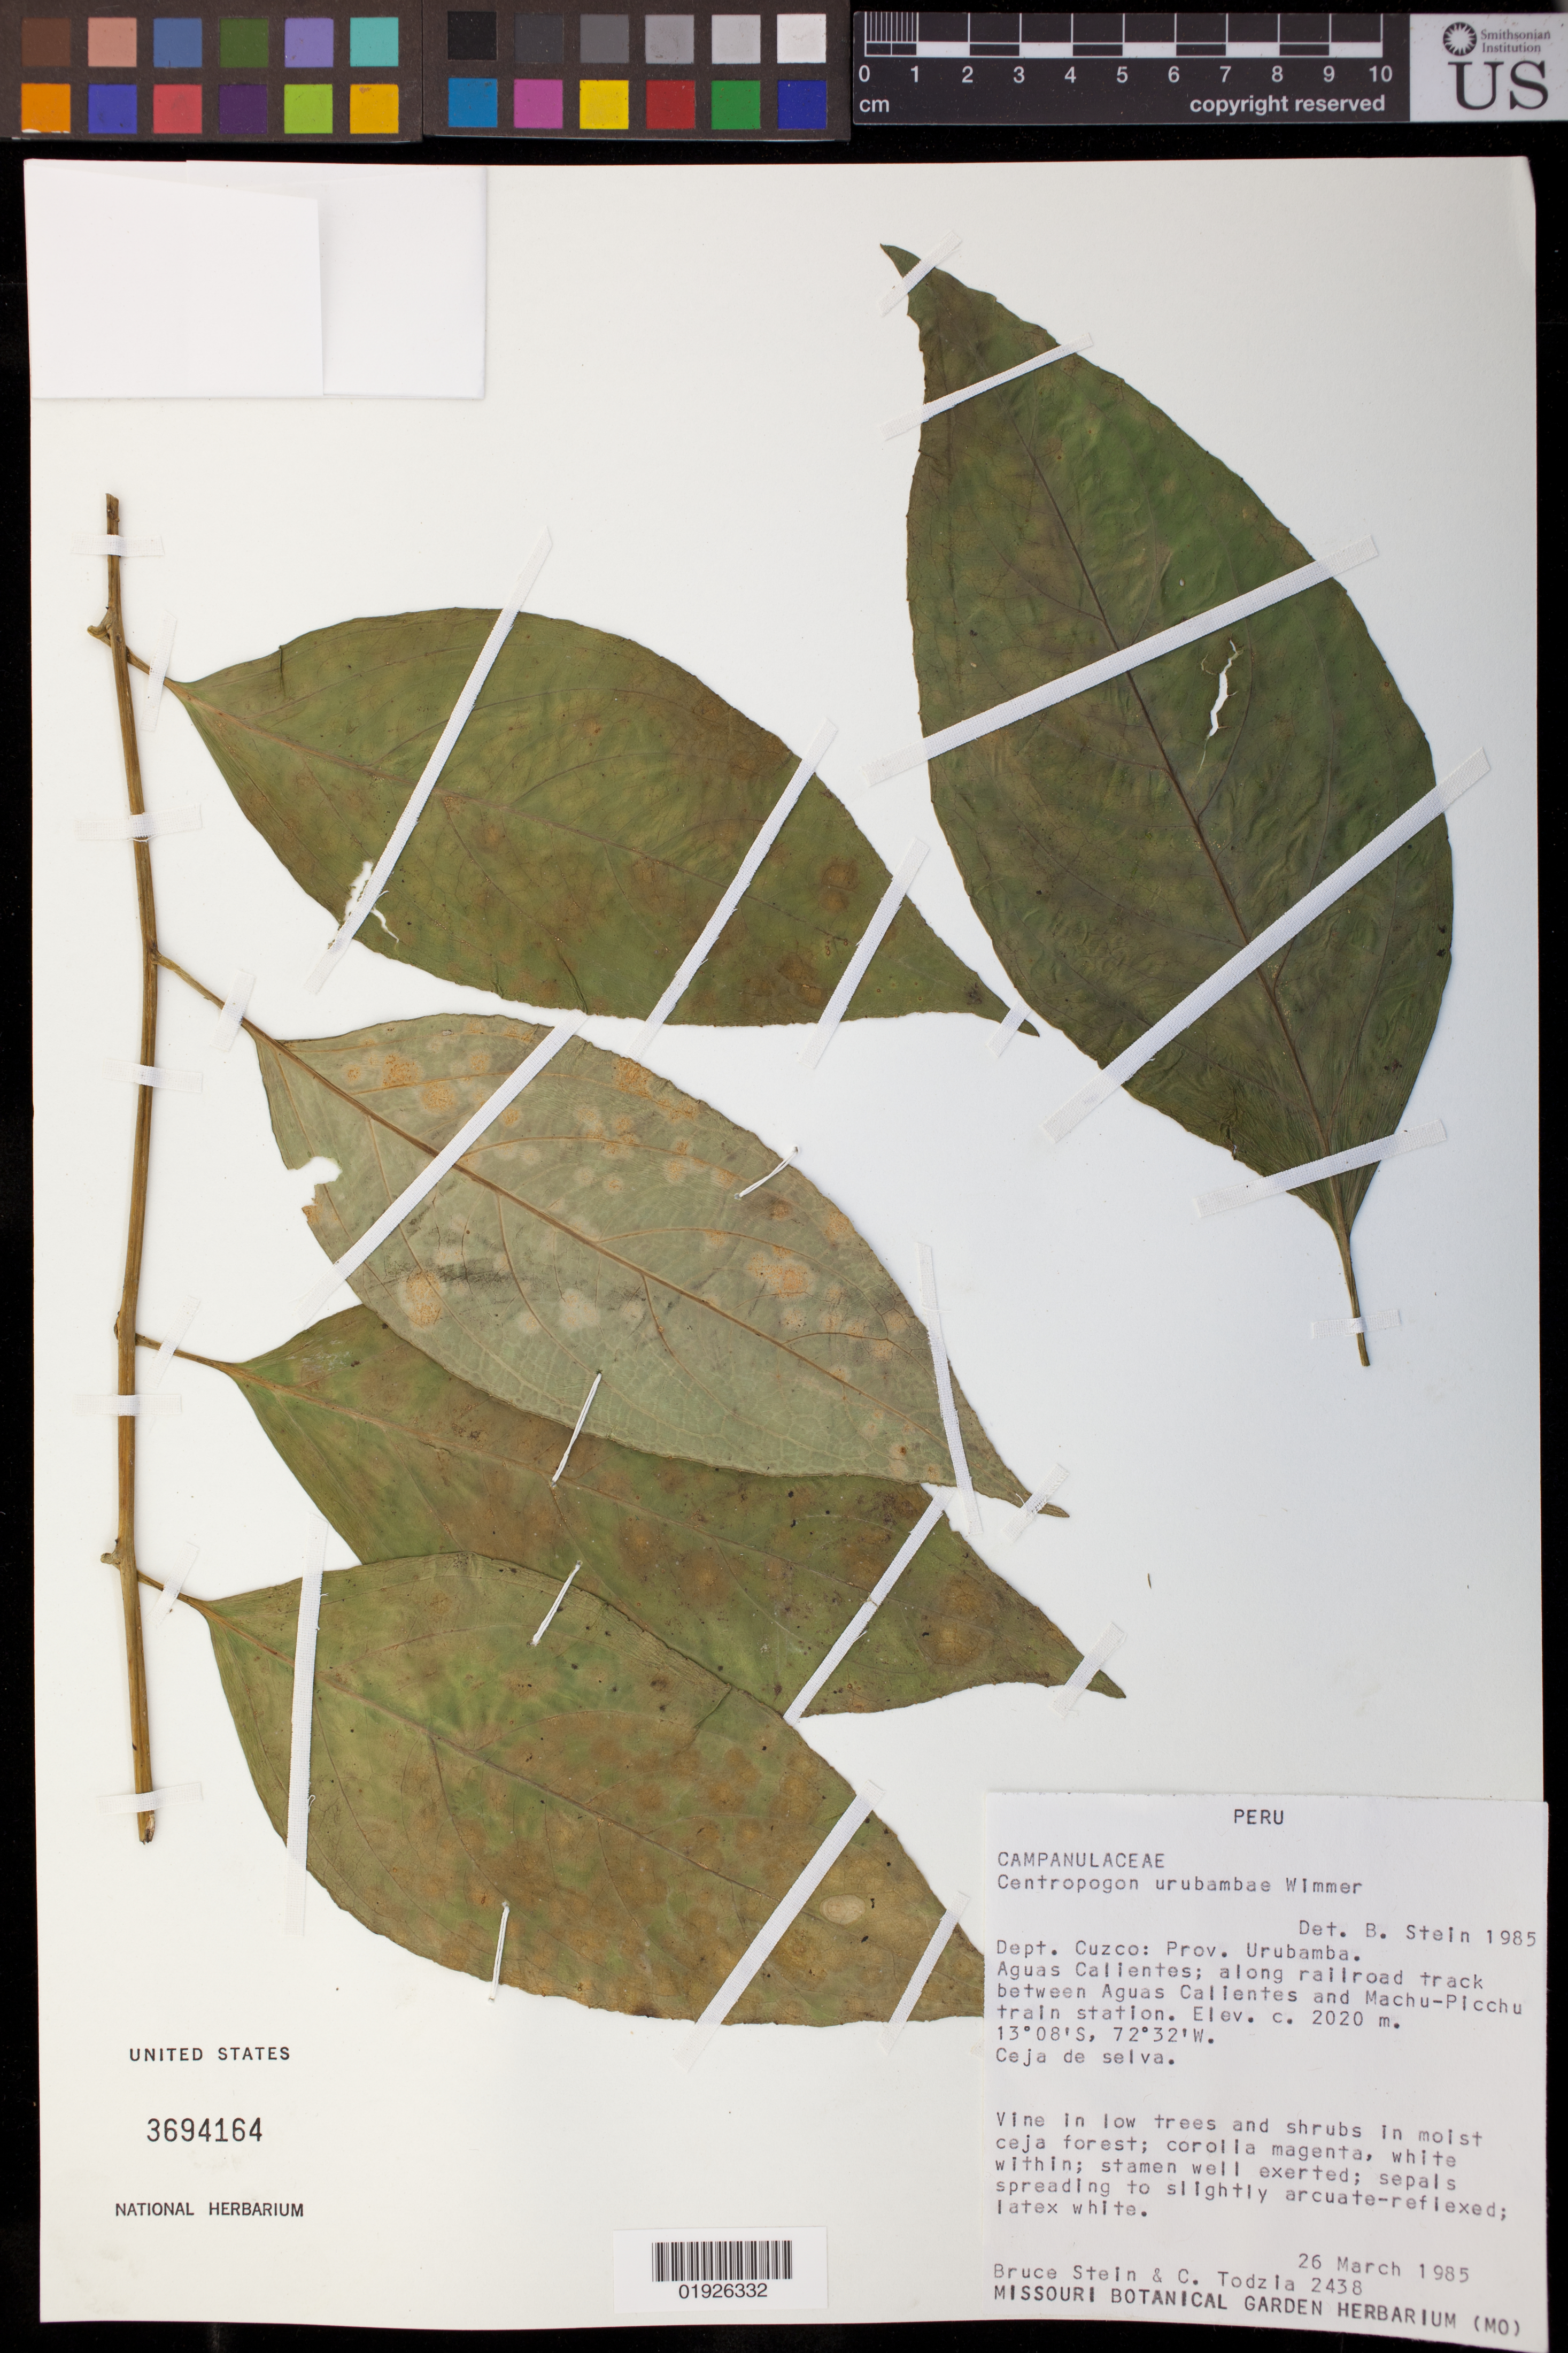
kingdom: Plantae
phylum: Tracheophyta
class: Magnoliopsida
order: Asterales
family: Campanulaceae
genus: Centropogon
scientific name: Centropogon urubambae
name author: E. Wimm.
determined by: Stein, B. A., Senior Director, Climate Adaptation and Resilience, National Wildlife Federation (UNITED STATES)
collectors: B. A. Stein & C. A. Todzia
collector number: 2438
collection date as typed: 26 March 1985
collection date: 1985-03-26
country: Peru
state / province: Cusco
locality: Dept. Cuzco: Prov. Urubamba. Aguas Calientes; along railroad track between Aguas Calientes and Machu-Picchu train station.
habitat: Ceja de selva.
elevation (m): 2020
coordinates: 13 08 S, 72 32 W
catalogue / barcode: US 3694164